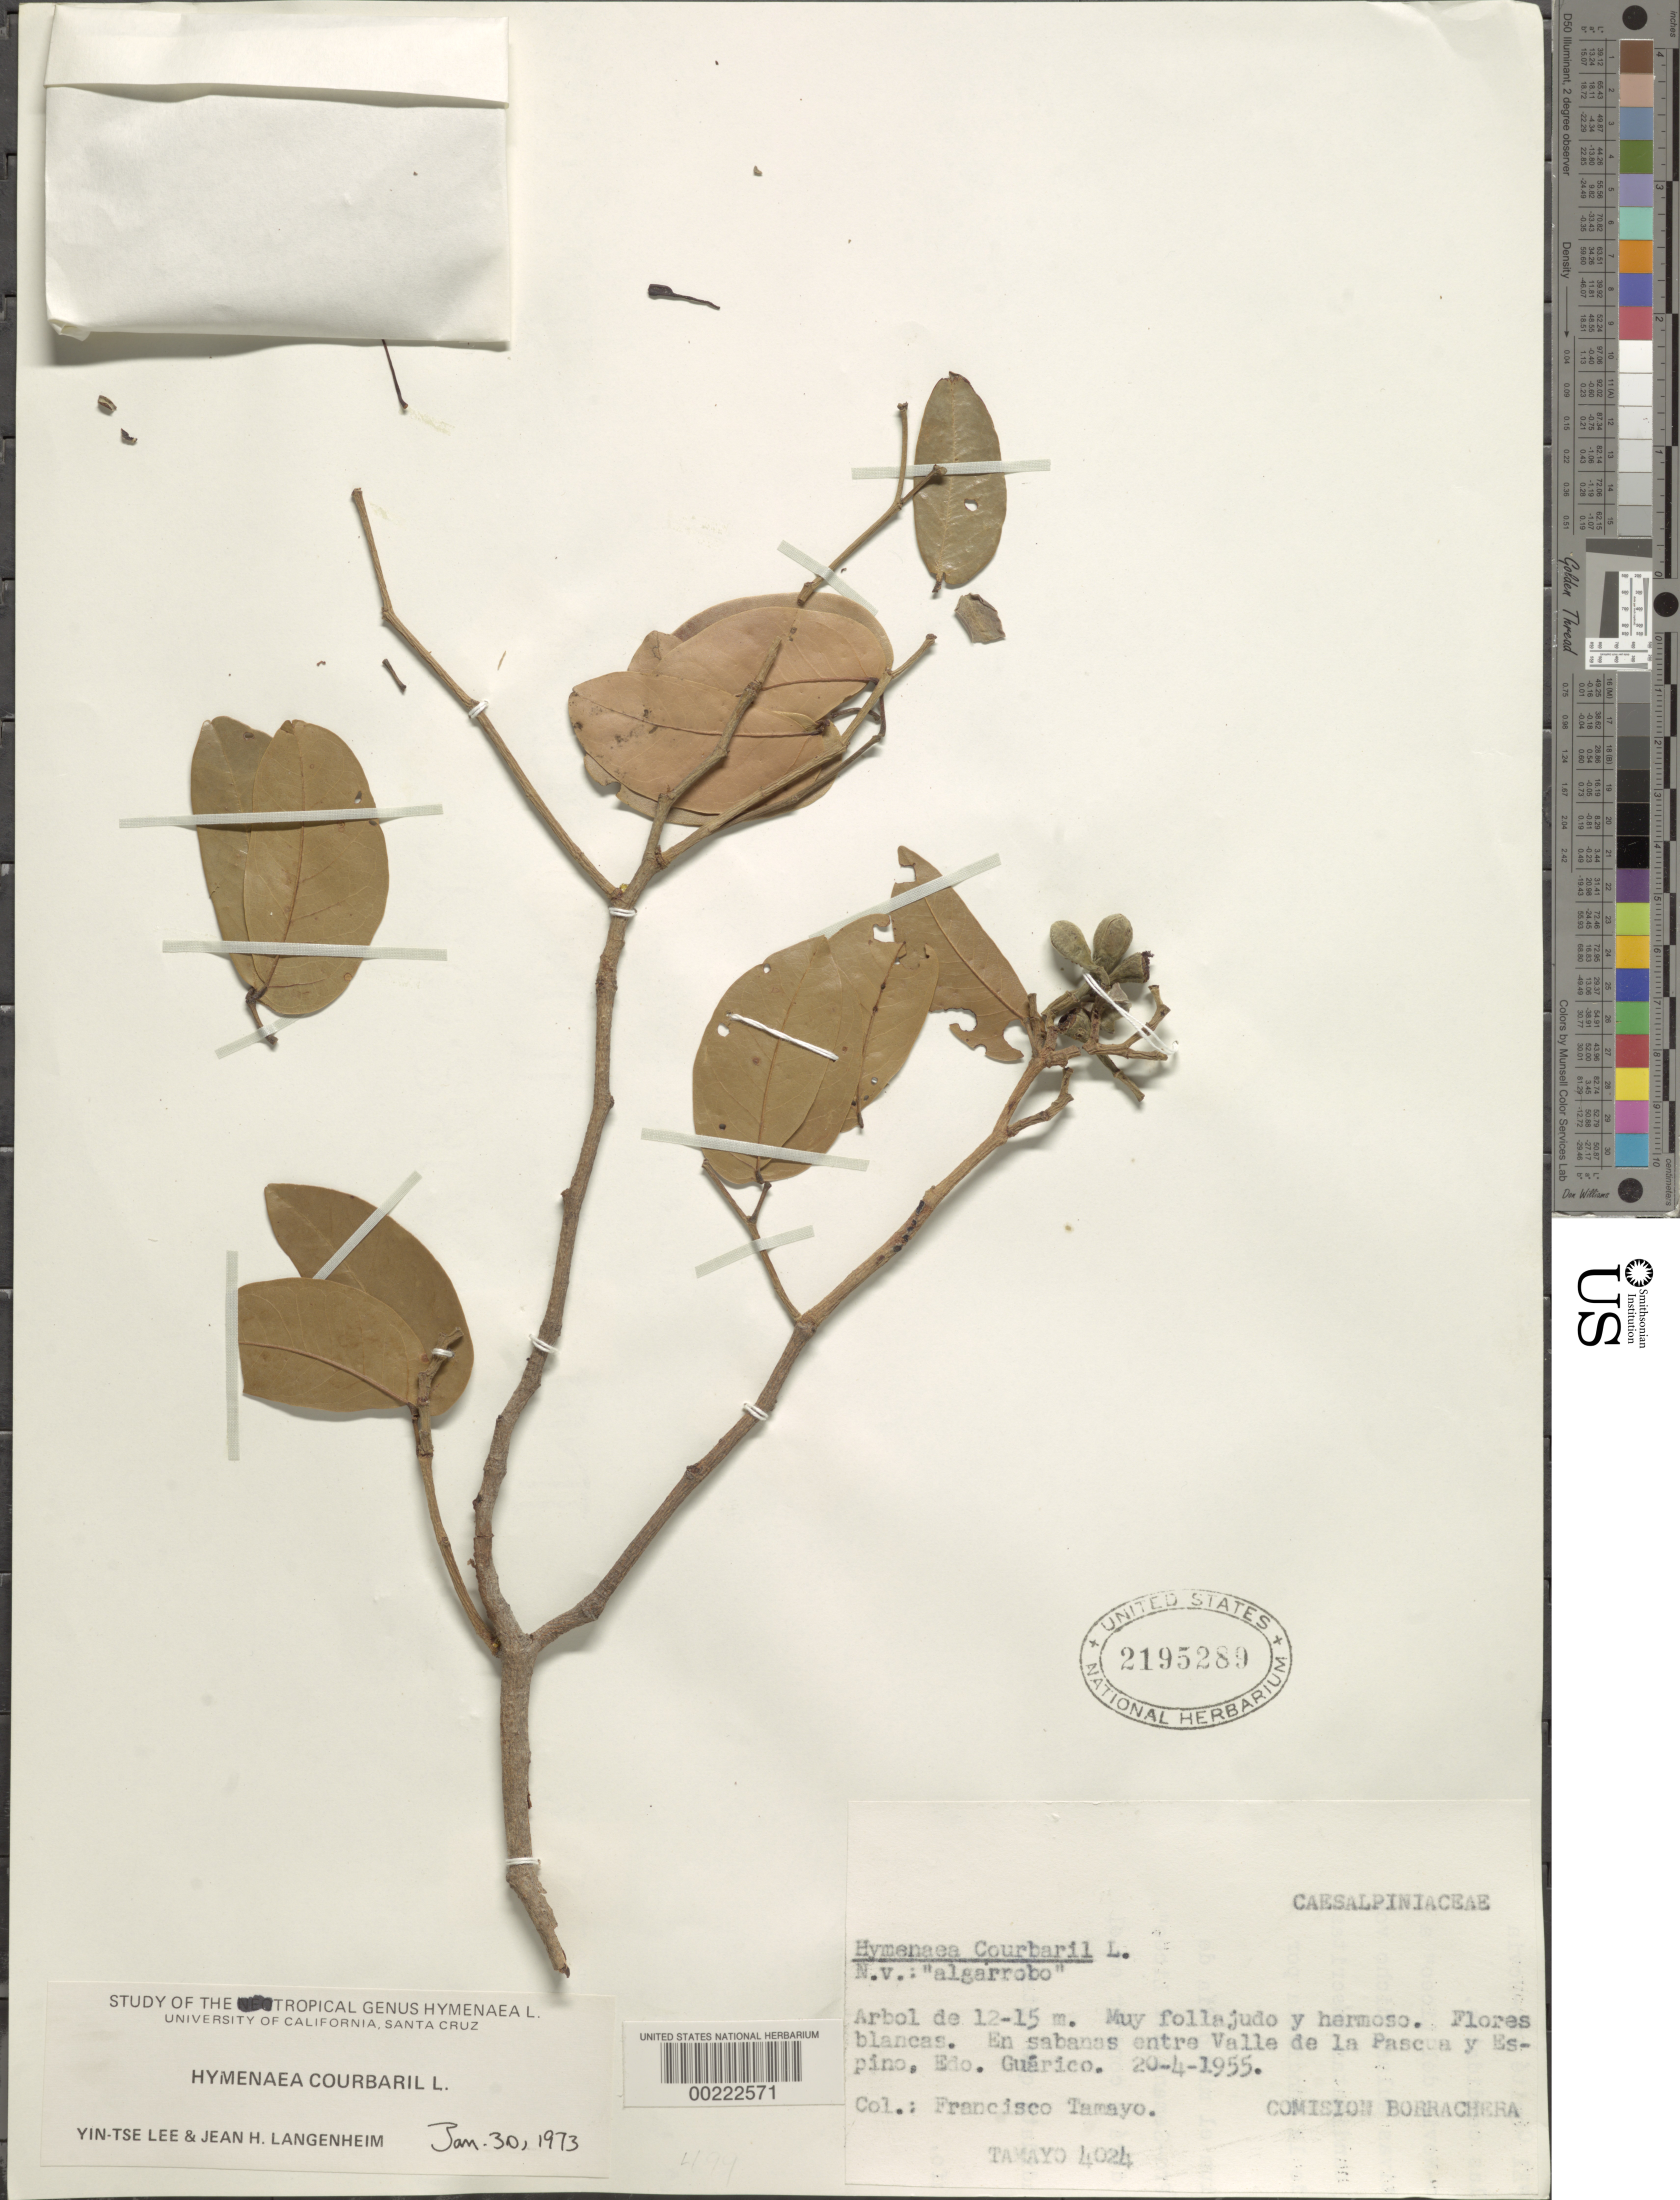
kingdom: Plantae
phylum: Tracheophyta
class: Magnoliopsida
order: Fabales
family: Fabaceae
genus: Hymenaea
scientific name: Hymenaea courbaril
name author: L.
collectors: F. Tamayo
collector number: Tomayo 4024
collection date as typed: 20 Apr 1955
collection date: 1955-04-20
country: Venezuela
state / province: Guárico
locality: Between valle de la pascua and espino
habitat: In savanas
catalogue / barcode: US 2195289